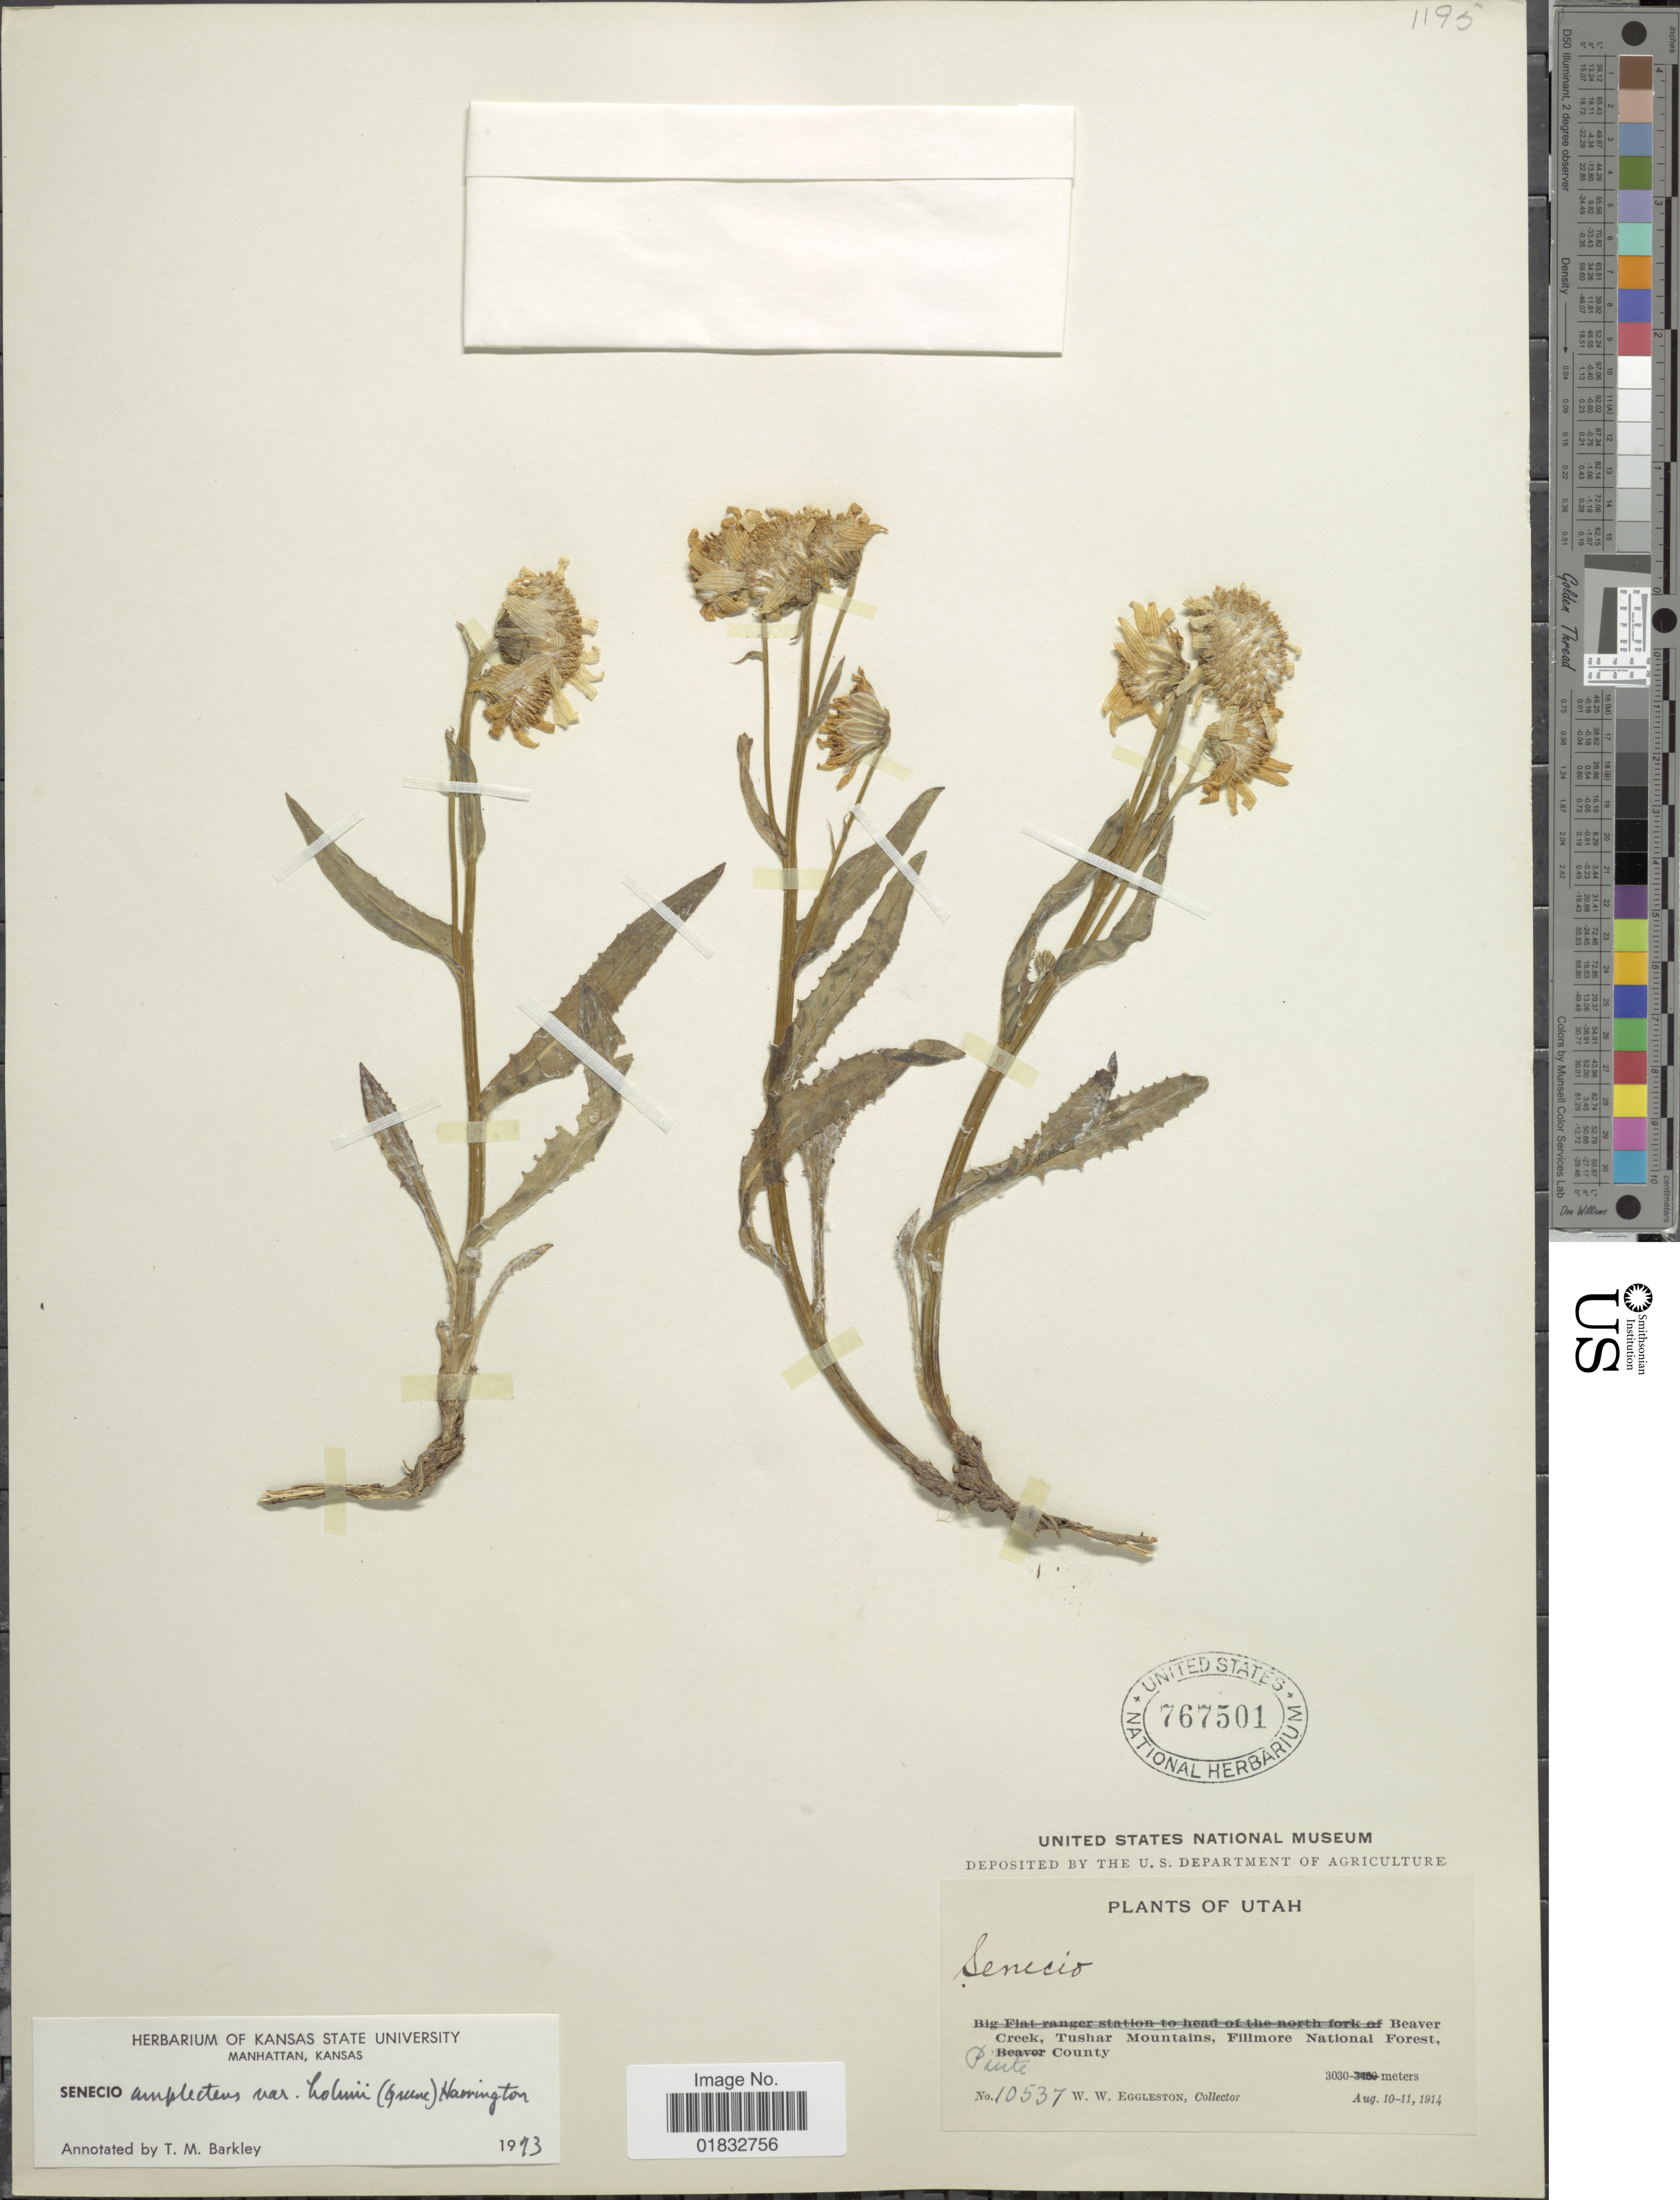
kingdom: Plantae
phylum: Tracheophyta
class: Magnoliopsida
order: Asterales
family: Asteraceae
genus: Senecio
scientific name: Senecio amplectens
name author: A. Gray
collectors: W. W. Eggleston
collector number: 10537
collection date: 1914-08-10/1914-08-11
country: United States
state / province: Utah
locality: Beaver Creek, Tushar Mountains, Fillmore National Forest, Puite County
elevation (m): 3030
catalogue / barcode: US 767501